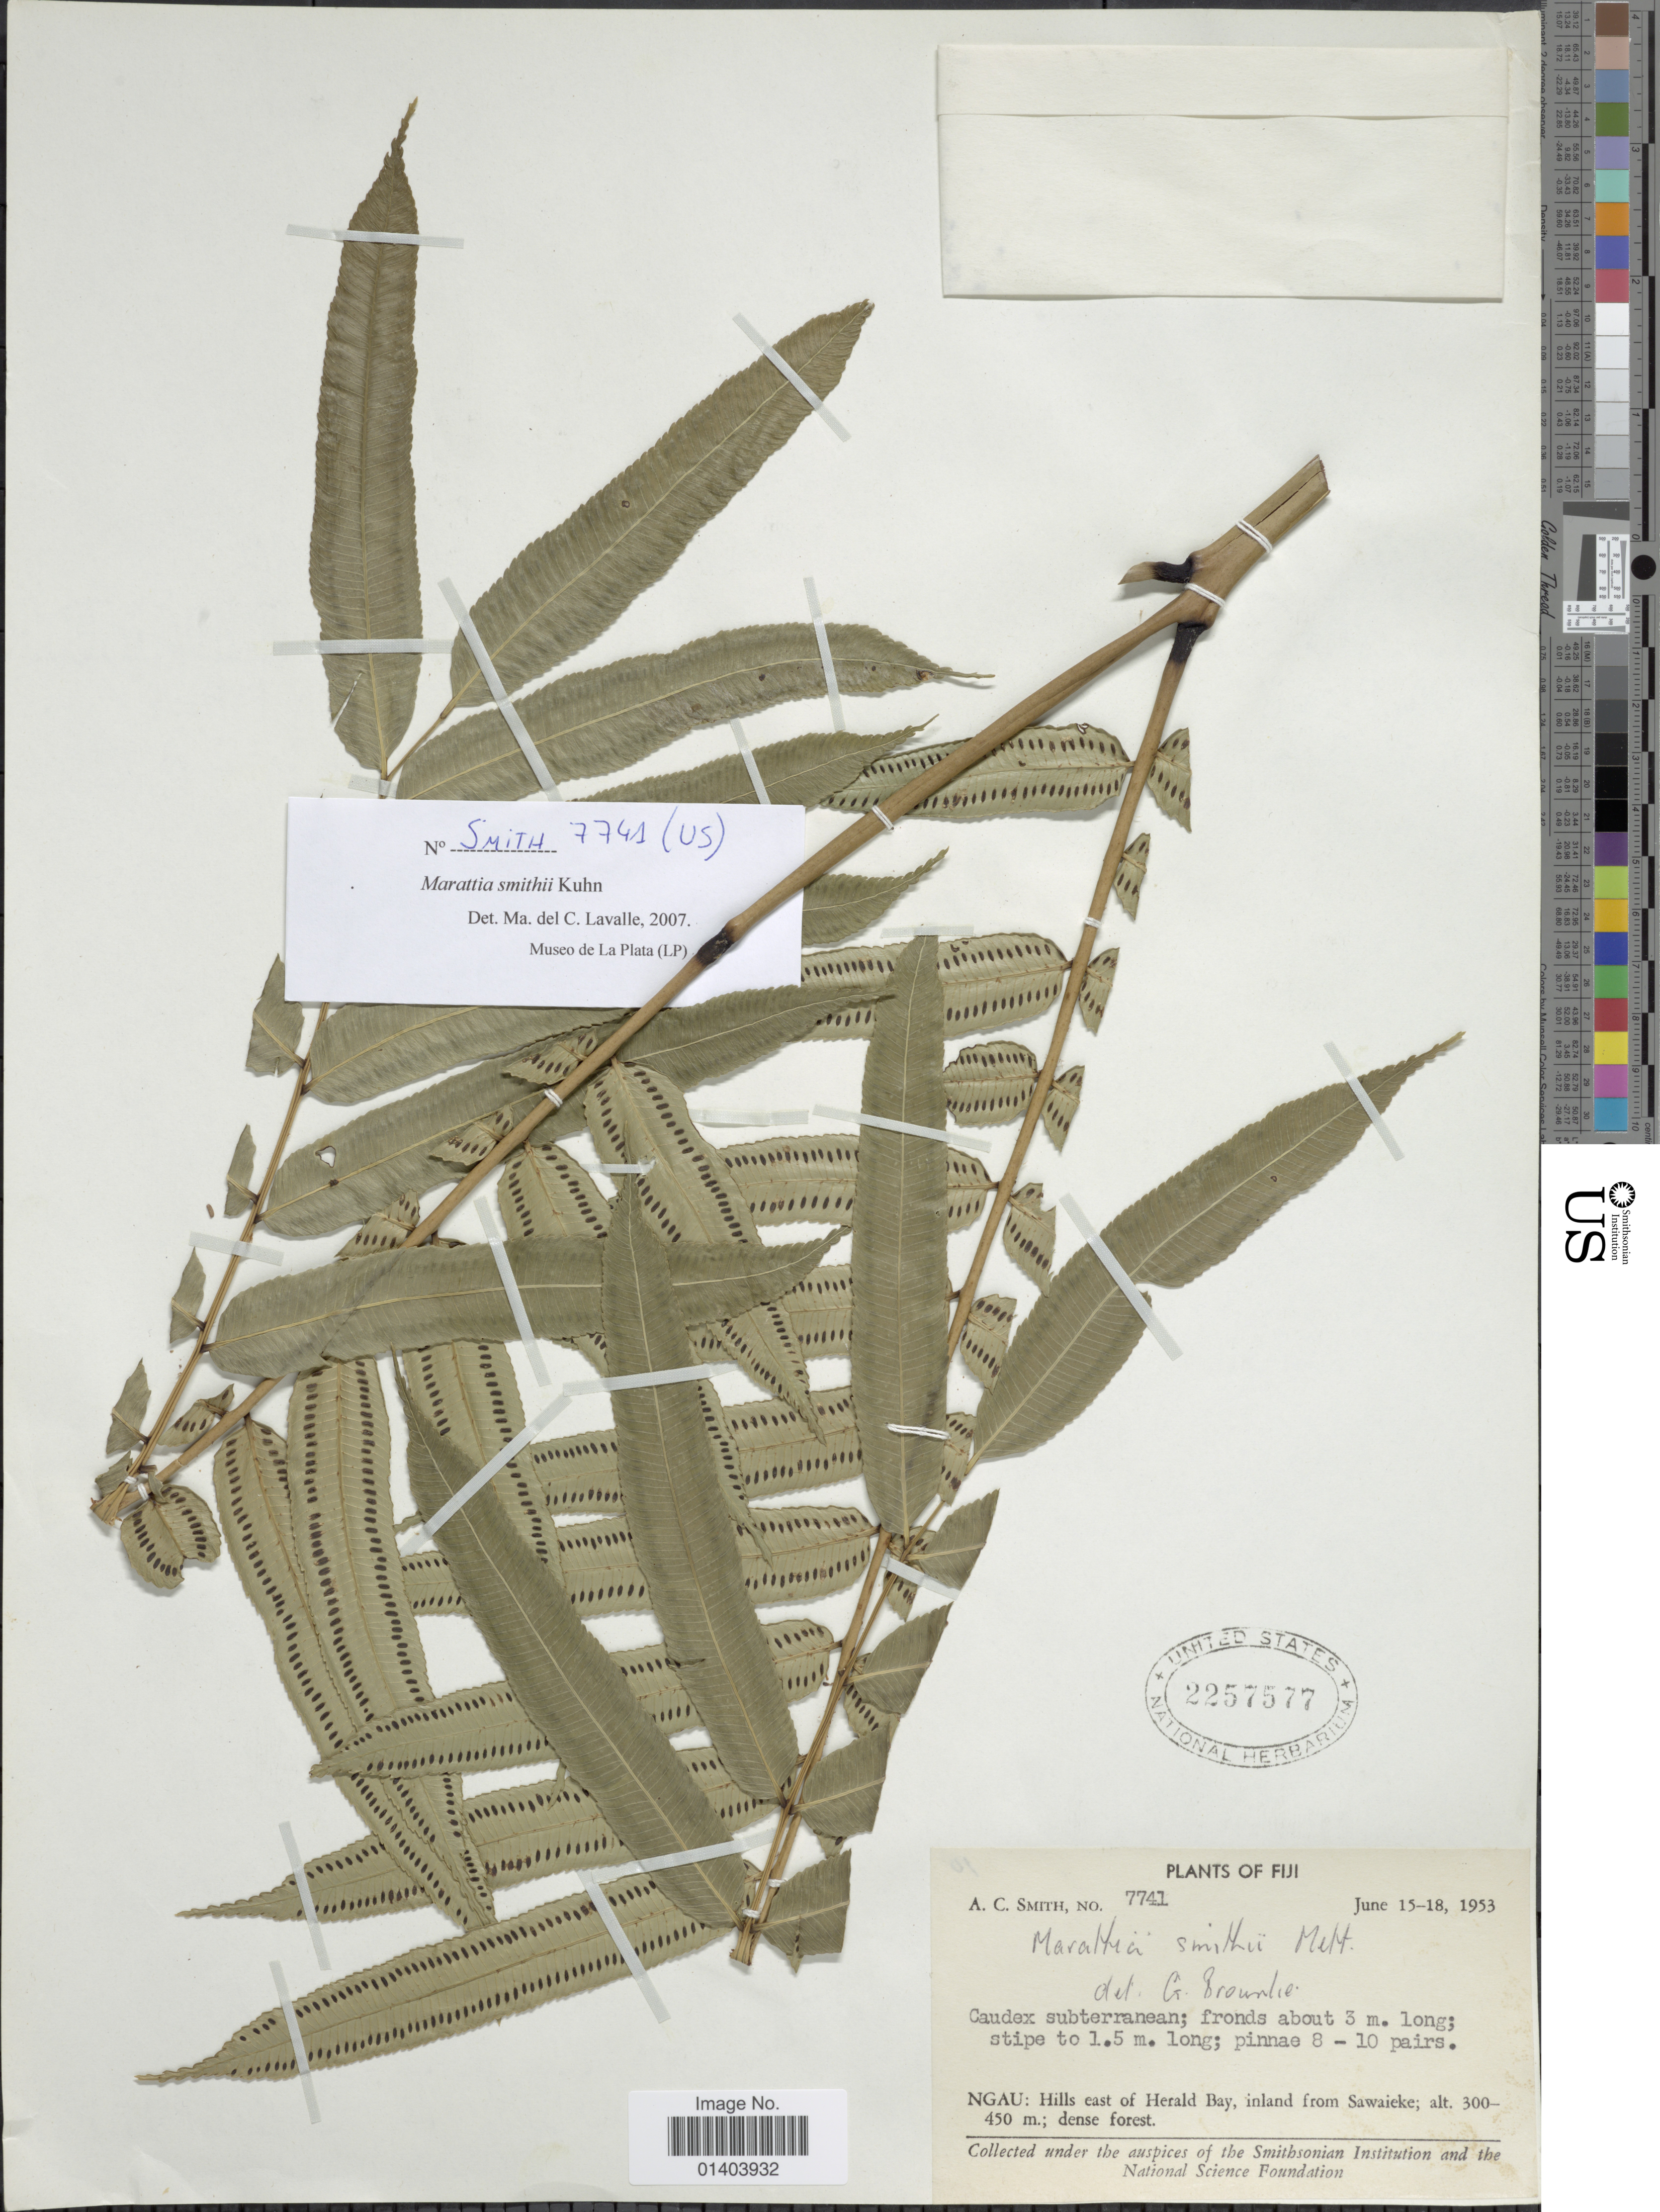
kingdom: Plantae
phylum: Tracheophyta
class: Polypodiopsida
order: Marattiales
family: Marattiaceae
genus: Ptisana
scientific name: Ptisana smithii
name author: (Mett. ex Kuhn) Murdock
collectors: A. C. Smith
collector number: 7741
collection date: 1953-06-15/1953-06-18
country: Fiji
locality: Ngau: Hills east of Herald Bay, inland from Sawaieke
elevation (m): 300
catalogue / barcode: US 2257577